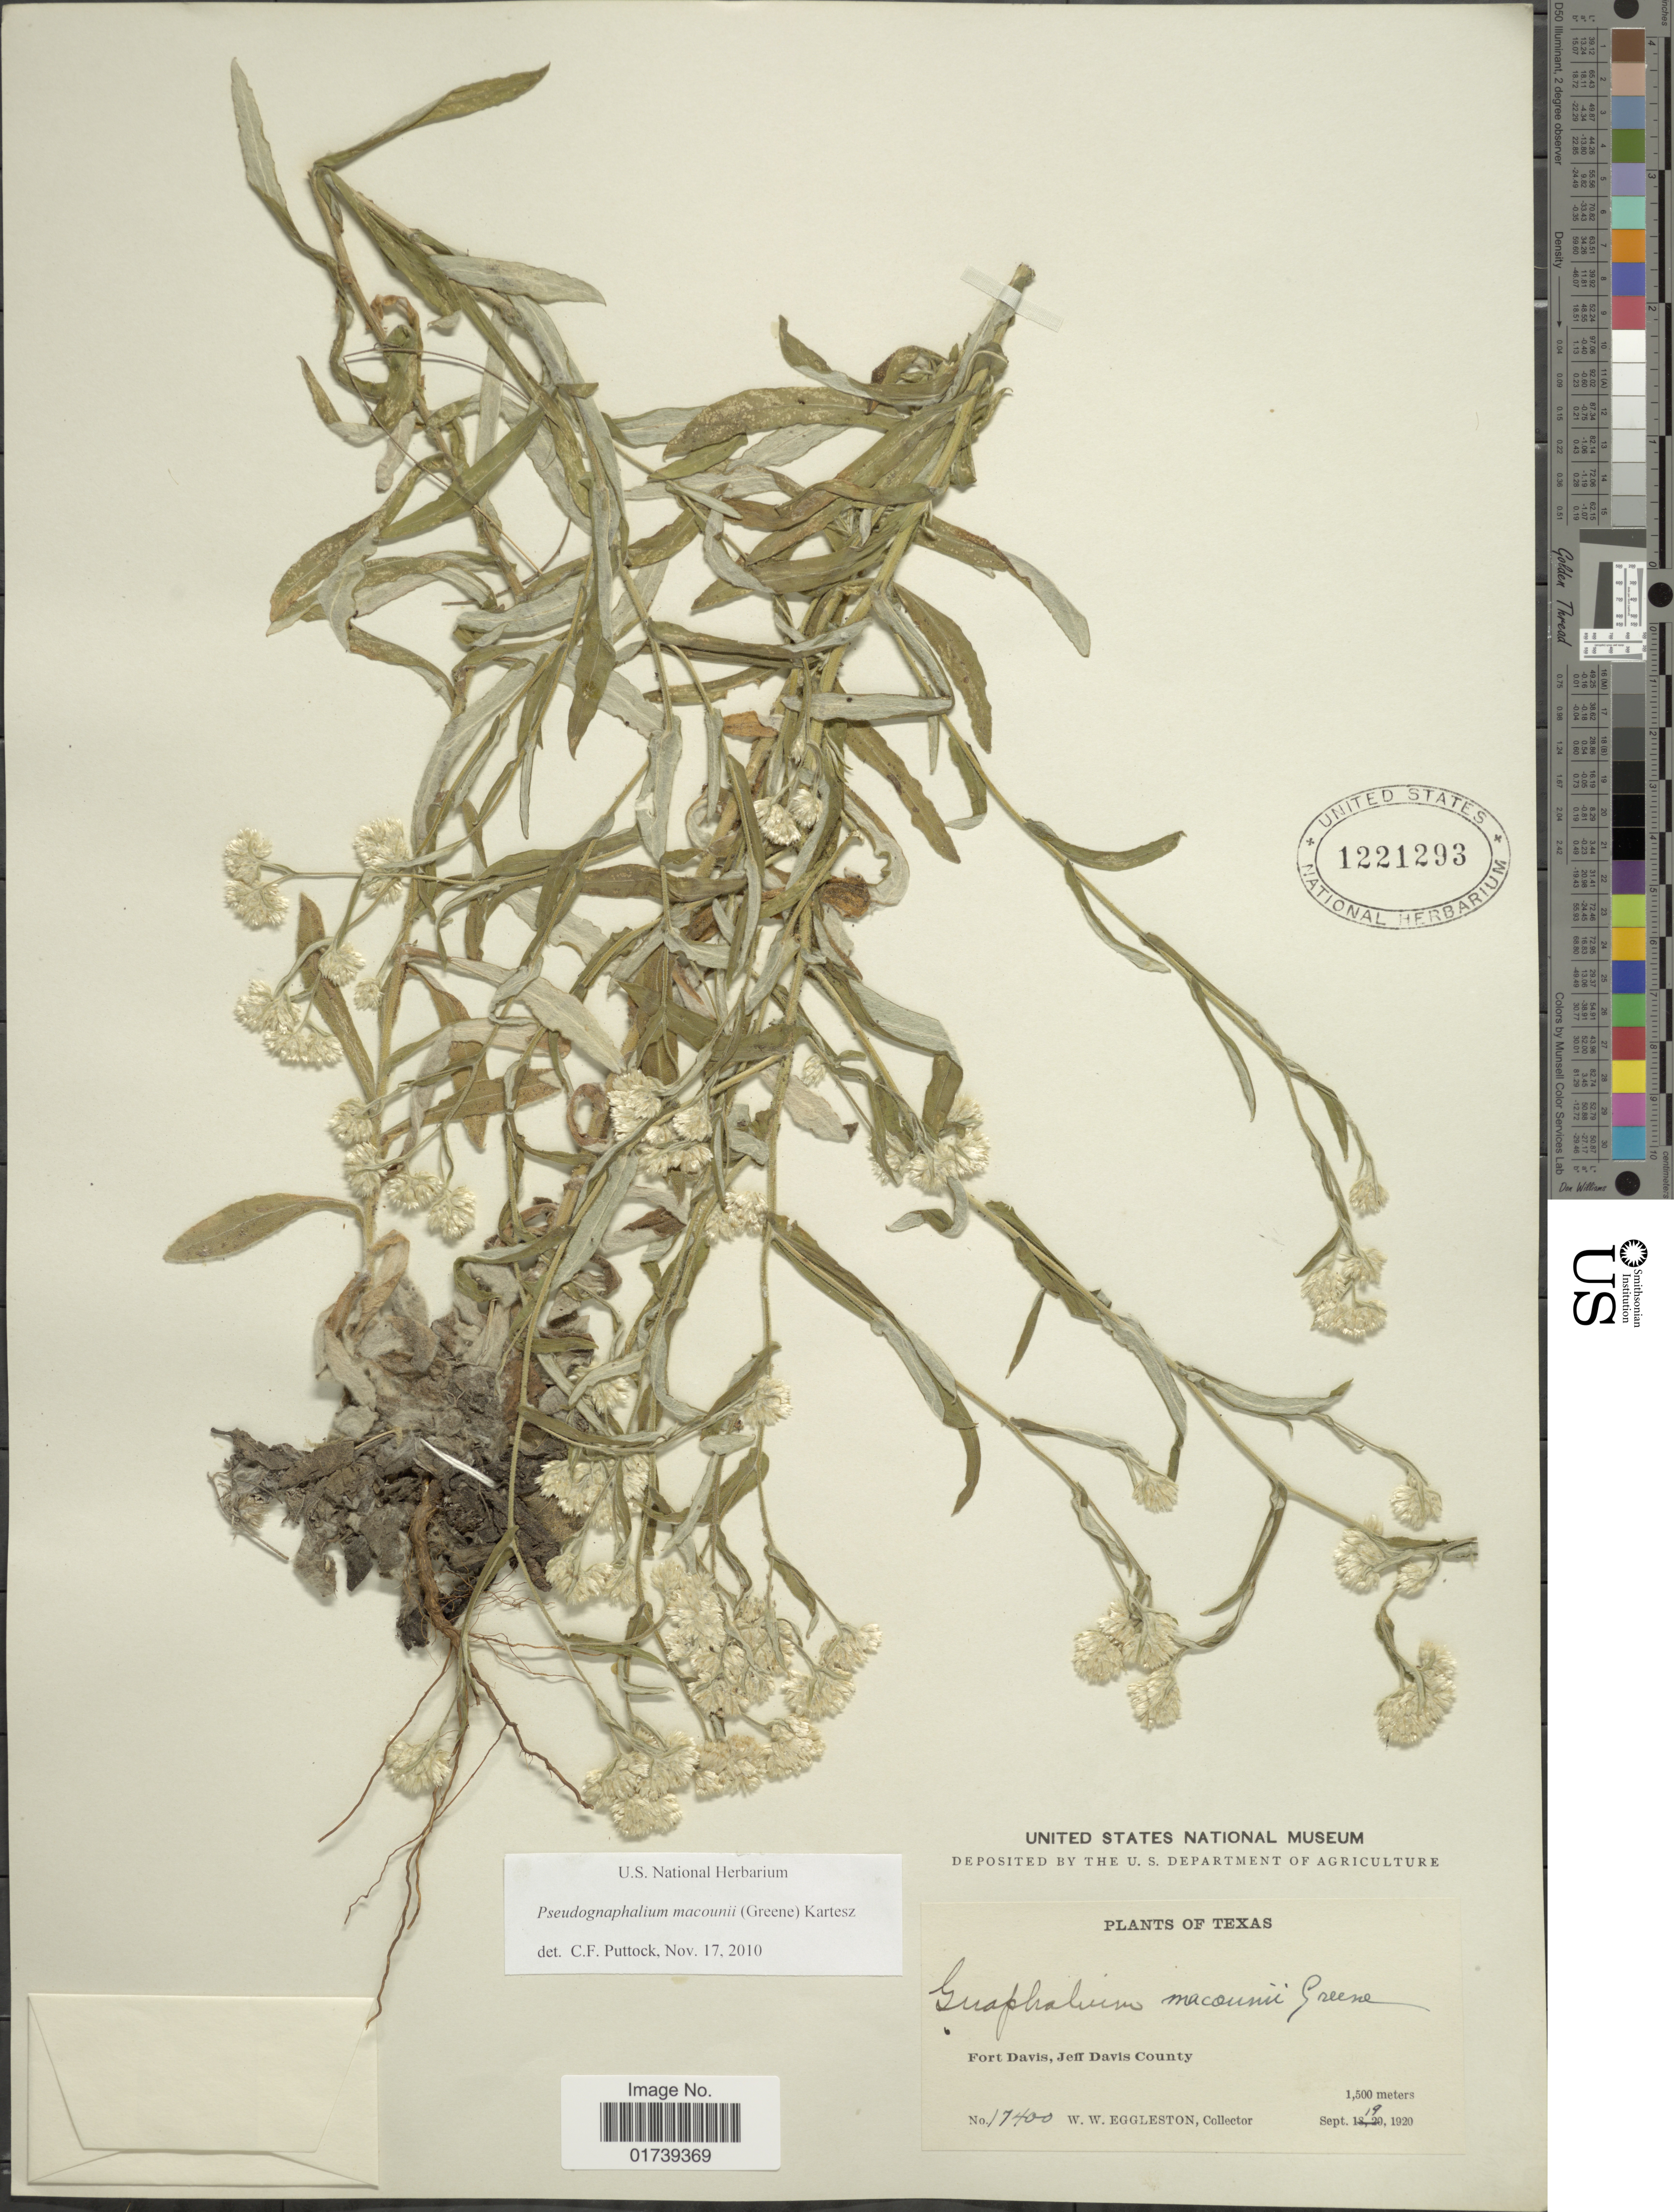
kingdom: Plantae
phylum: Tracheophyta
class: Magnoliopsida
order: Asterales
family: Asteraceae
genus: Pseudognaphalium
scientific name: Pseudognaphalium macounii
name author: (Greene) Kartesz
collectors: W. W. Eggleston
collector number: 17400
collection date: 1920-09-19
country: United States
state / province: Texas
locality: Fort Davis, Jeff Davis County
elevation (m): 1500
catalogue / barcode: US 1221293